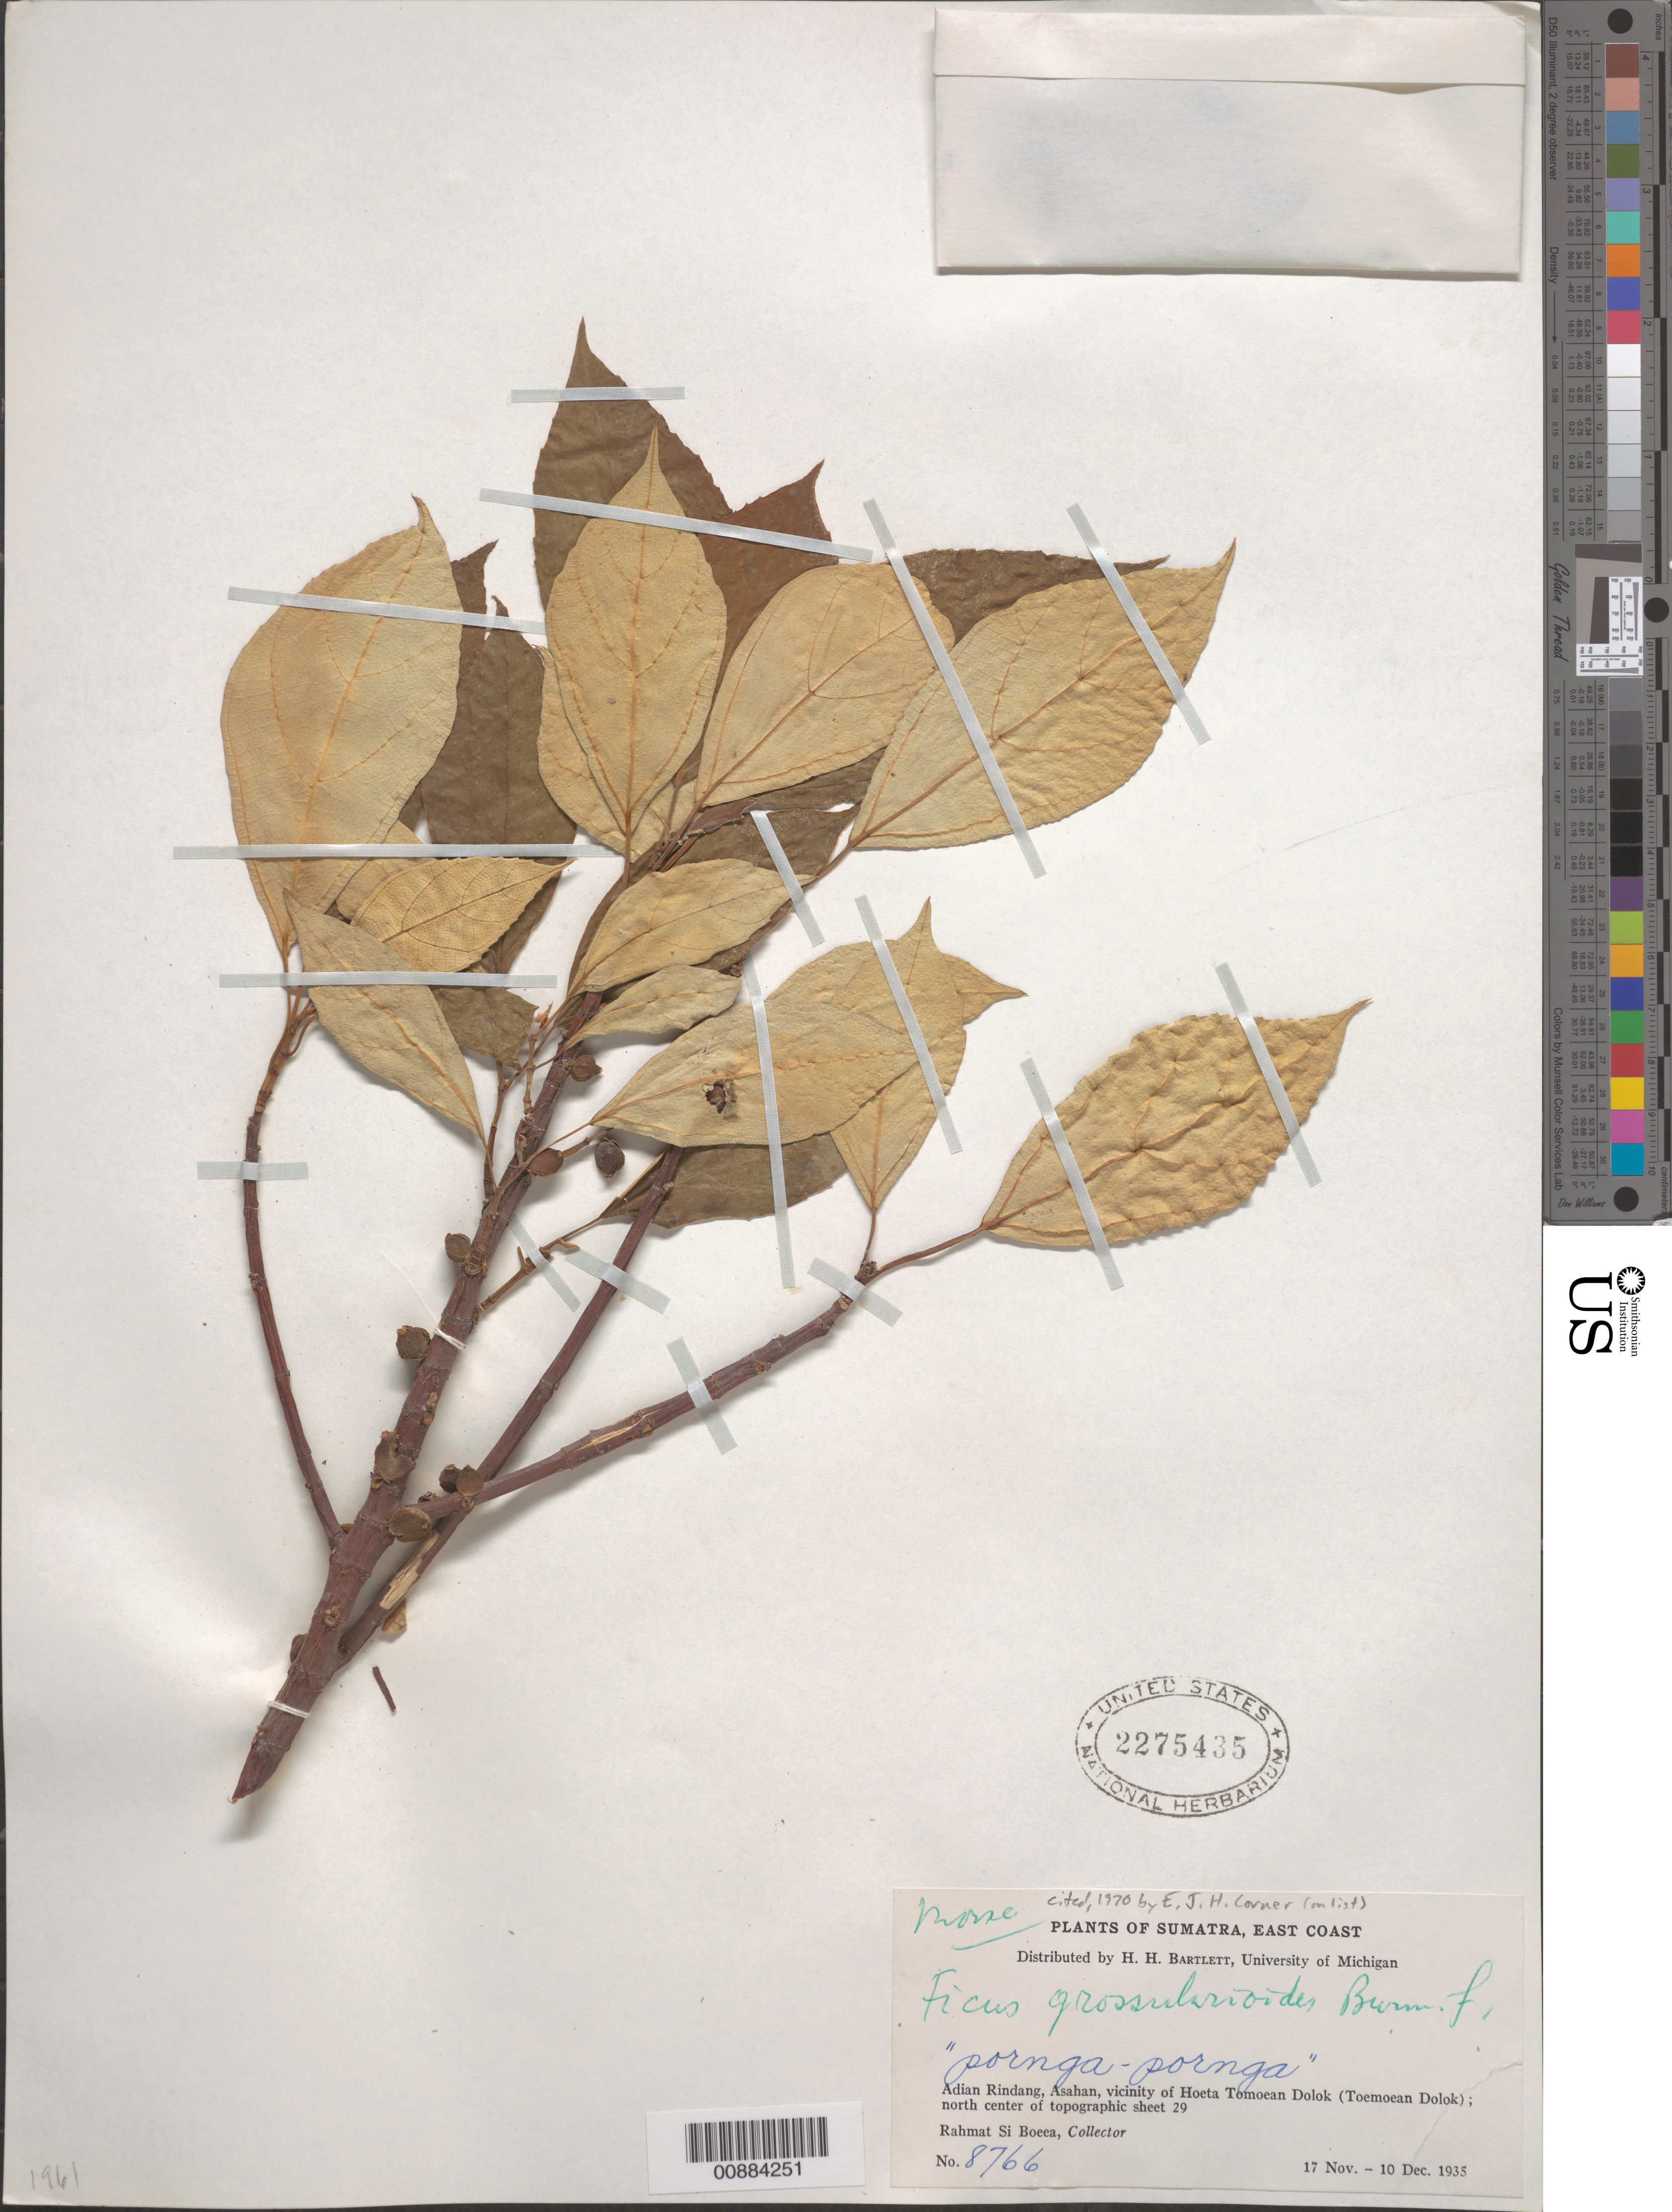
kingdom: Plantae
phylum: Tracheophyta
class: Magnoliopsida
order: Rosales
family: Moraceae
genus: Ficus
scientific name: Ficus grossularioides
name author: Burm. f.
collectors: Rahmat Si Boeea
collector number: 8766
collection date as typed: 17 Nov 1935 to 10 Dec 1935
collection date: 1935-11-17/1935-12-10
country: Indonesia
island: Sumatra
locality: E coast, Adian Rindang, Asahan, vicinity of Hoeta Tomoean Dolok (Toemoean Dolok), N center of topographic sheet 29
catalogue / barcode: US 2275435